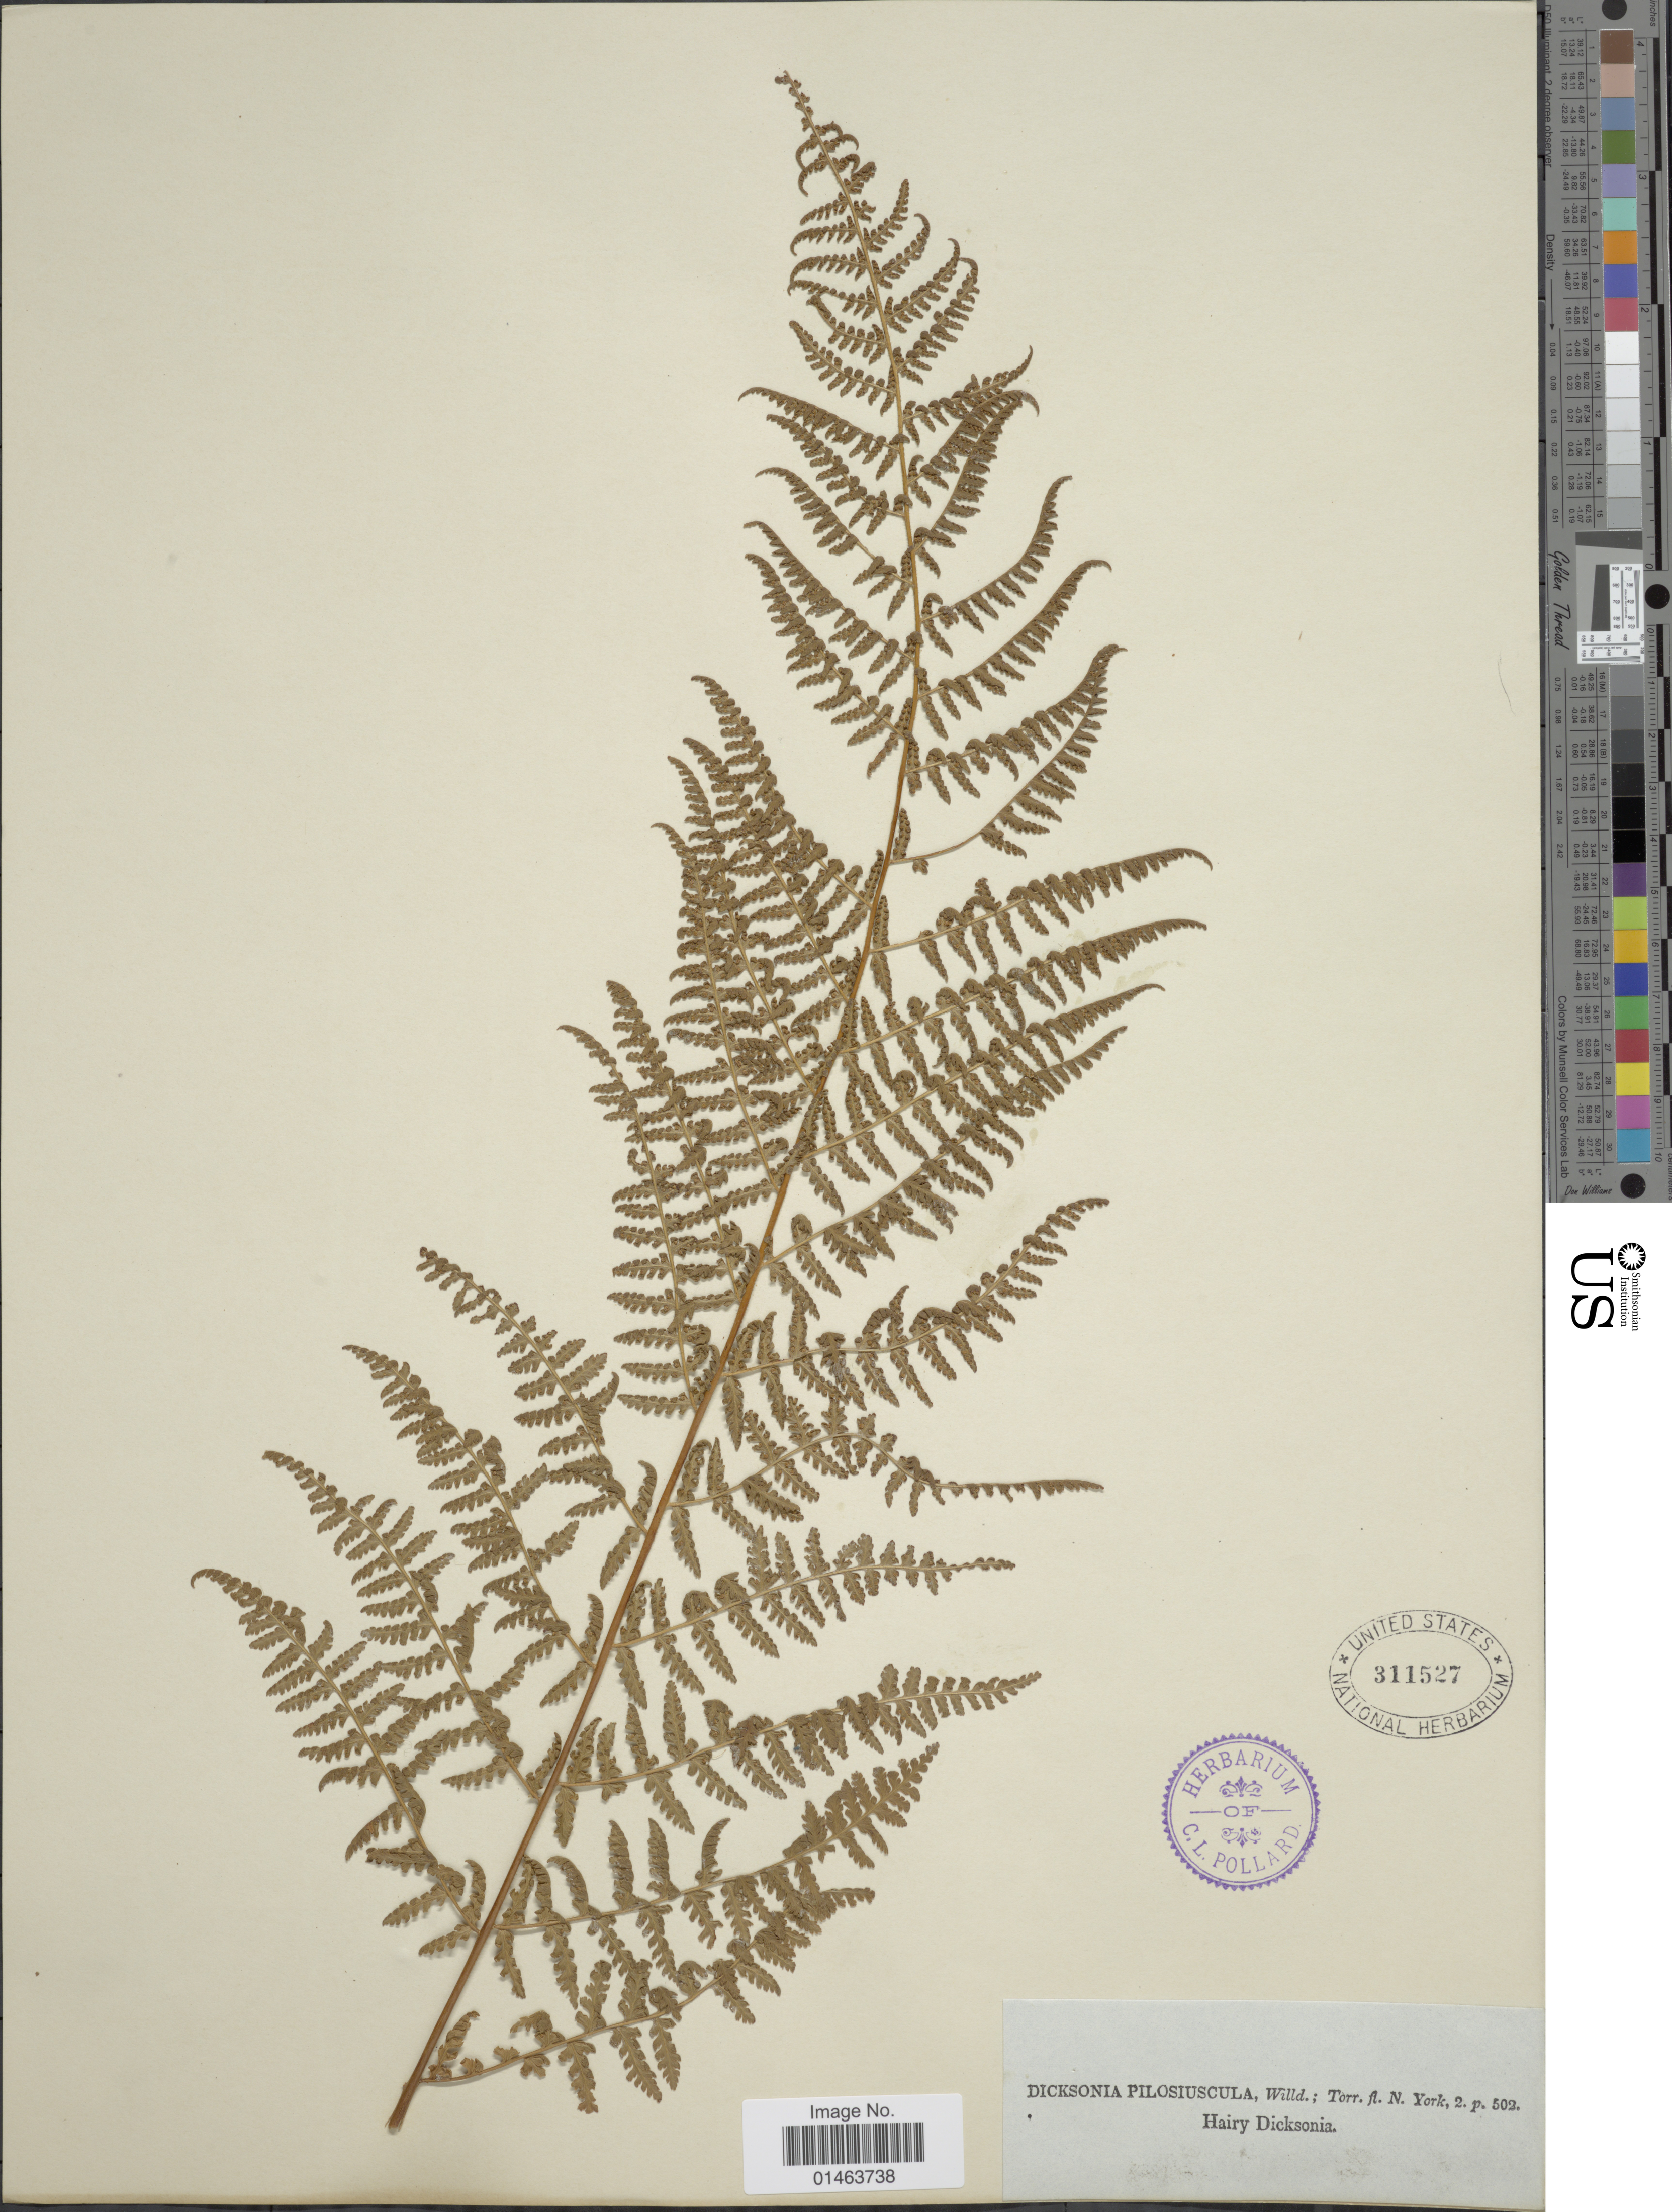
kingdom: Plantae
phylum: Tracheophyta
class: Polypodiopsida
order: Polypodiales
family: Dennstaedtiaceae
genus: Dennstaedtia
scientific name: Dennstaedtia punctilobula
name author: (Michx.) T. Moore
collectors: J. Torrey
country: United States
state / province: New York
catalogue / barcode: US 311527